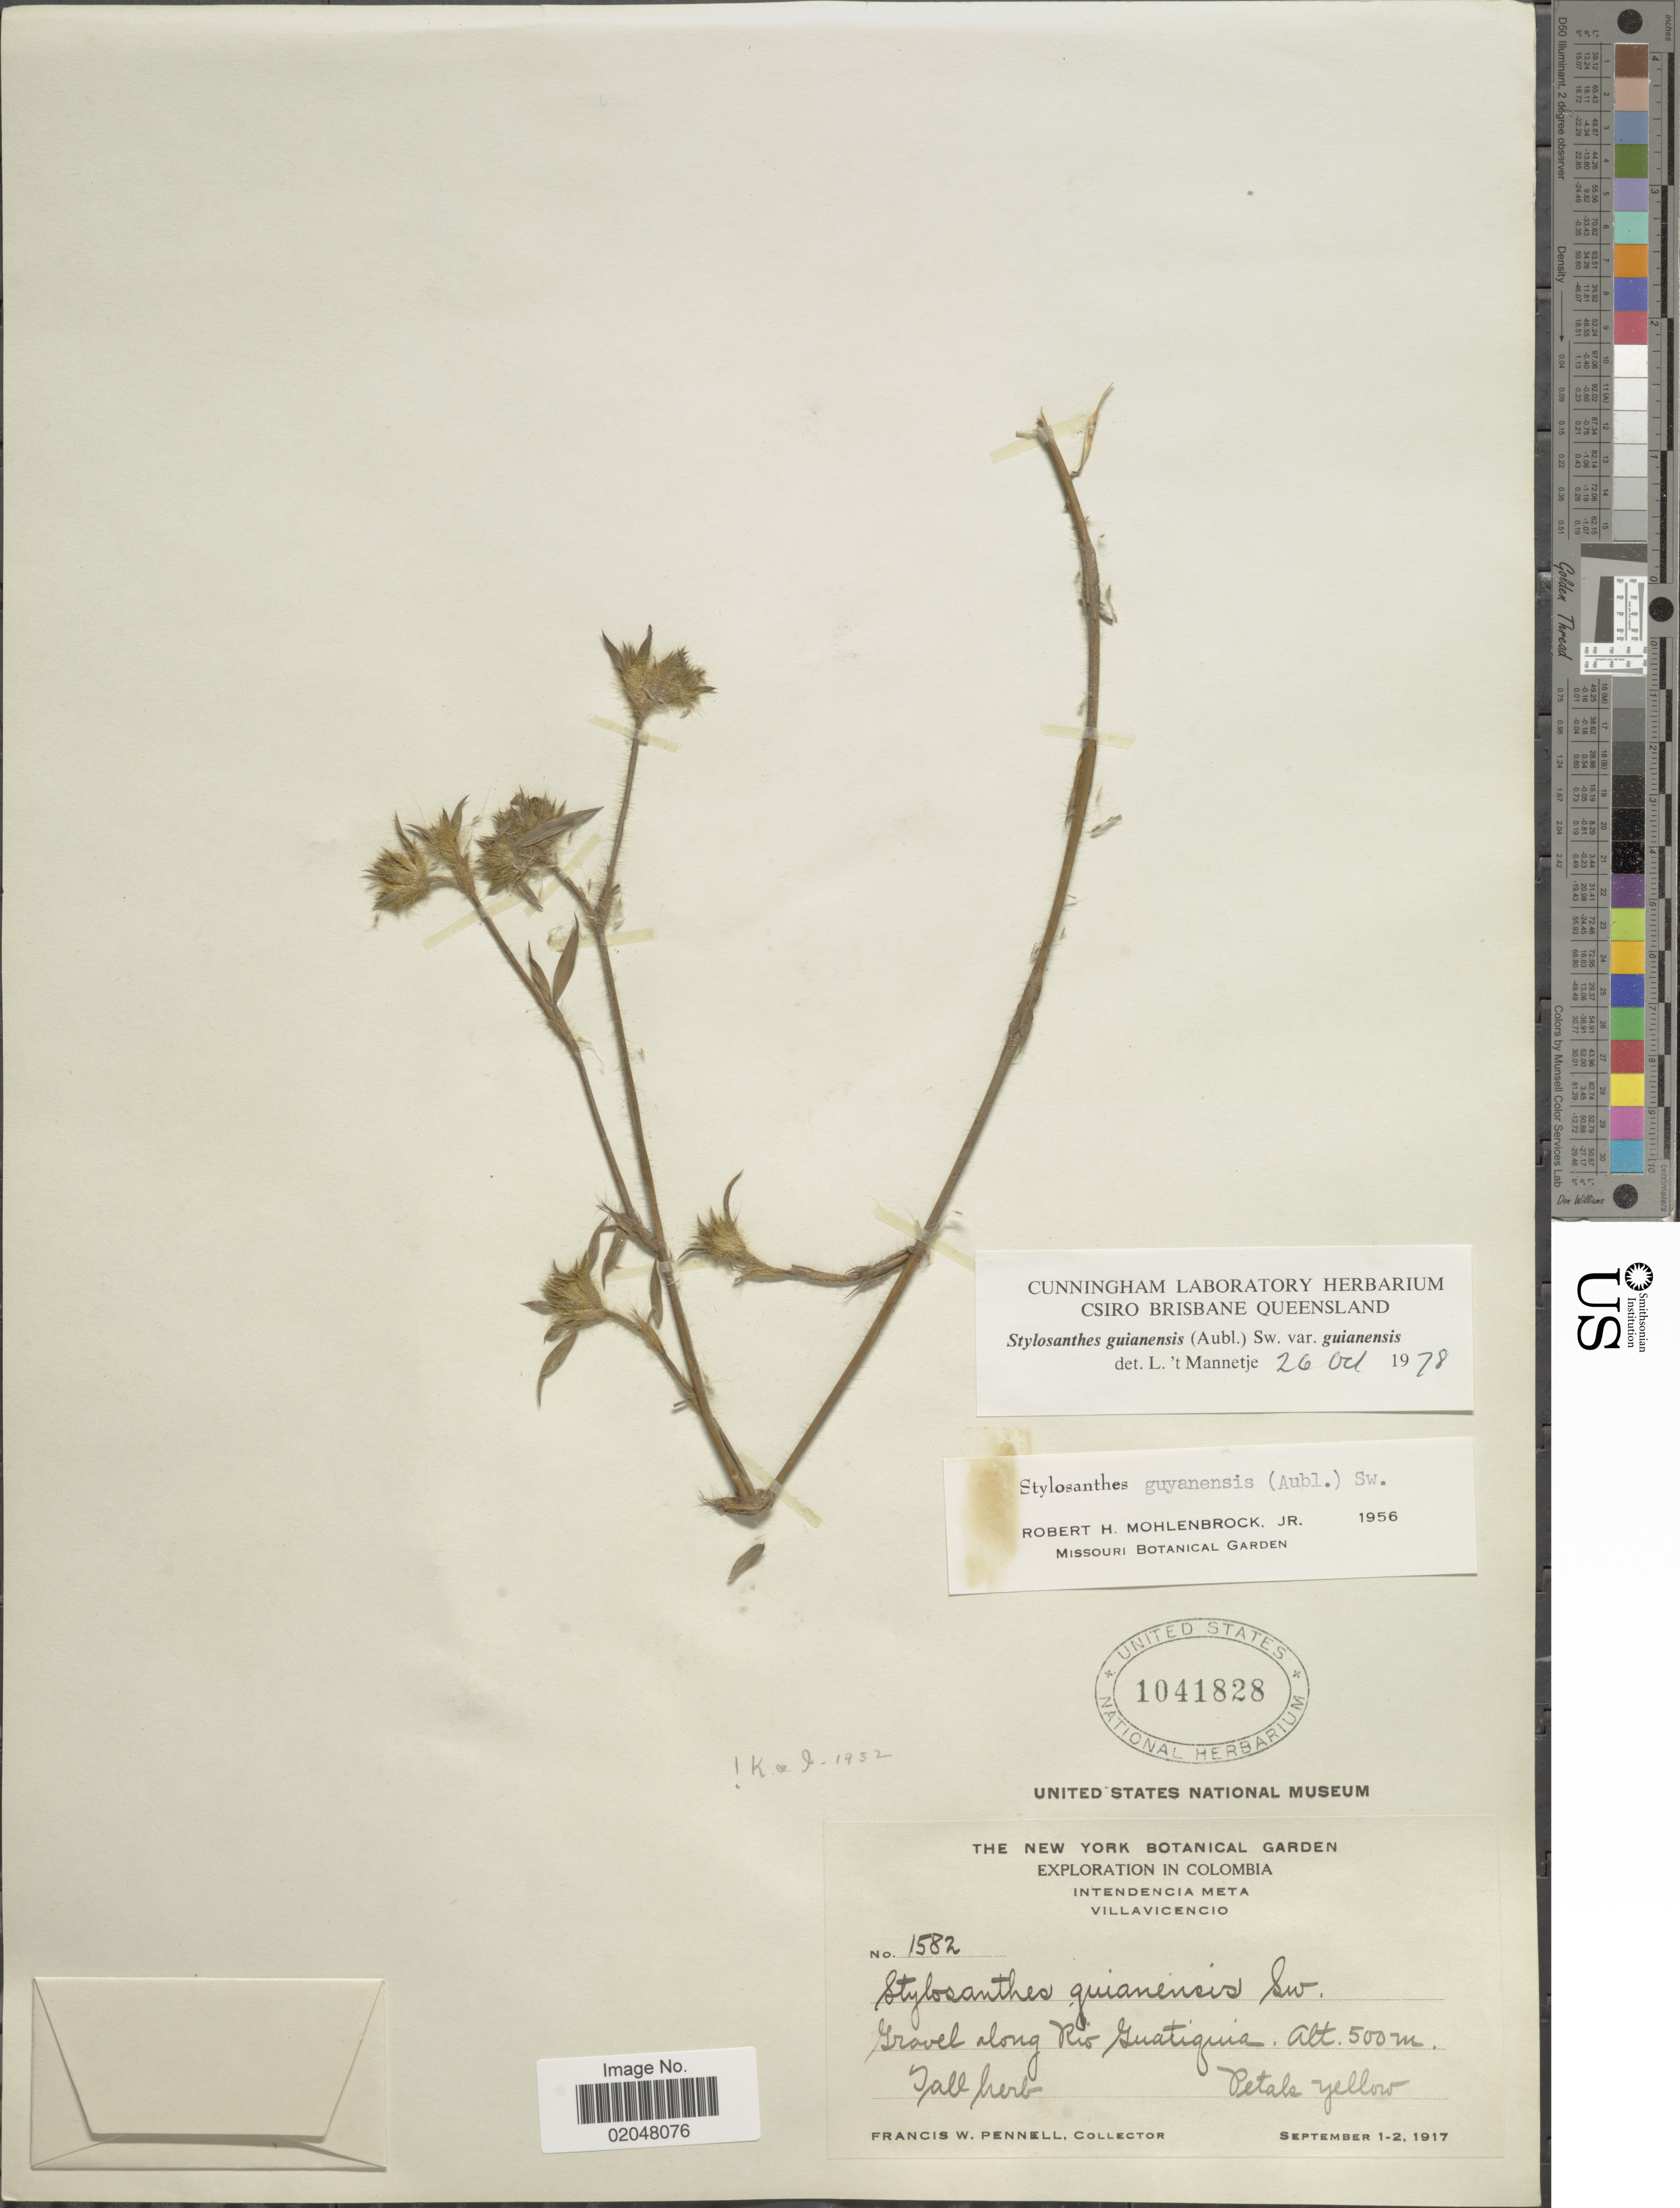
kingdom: Plantae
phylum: Tracheophyta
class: Magnoliopsida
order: Fabales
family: Fabaceae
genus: Stylosanthes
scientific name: Stylosanthes guianensis var. guianensis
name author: (Aubl.) Sw.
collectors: F. W. Pennell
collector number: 1582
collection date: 1917-09-01/1917-09-02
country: Colombia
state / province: Meta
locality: Villavicencio. Along Rio Guatiguia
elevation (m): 500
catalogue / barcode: US 1041828